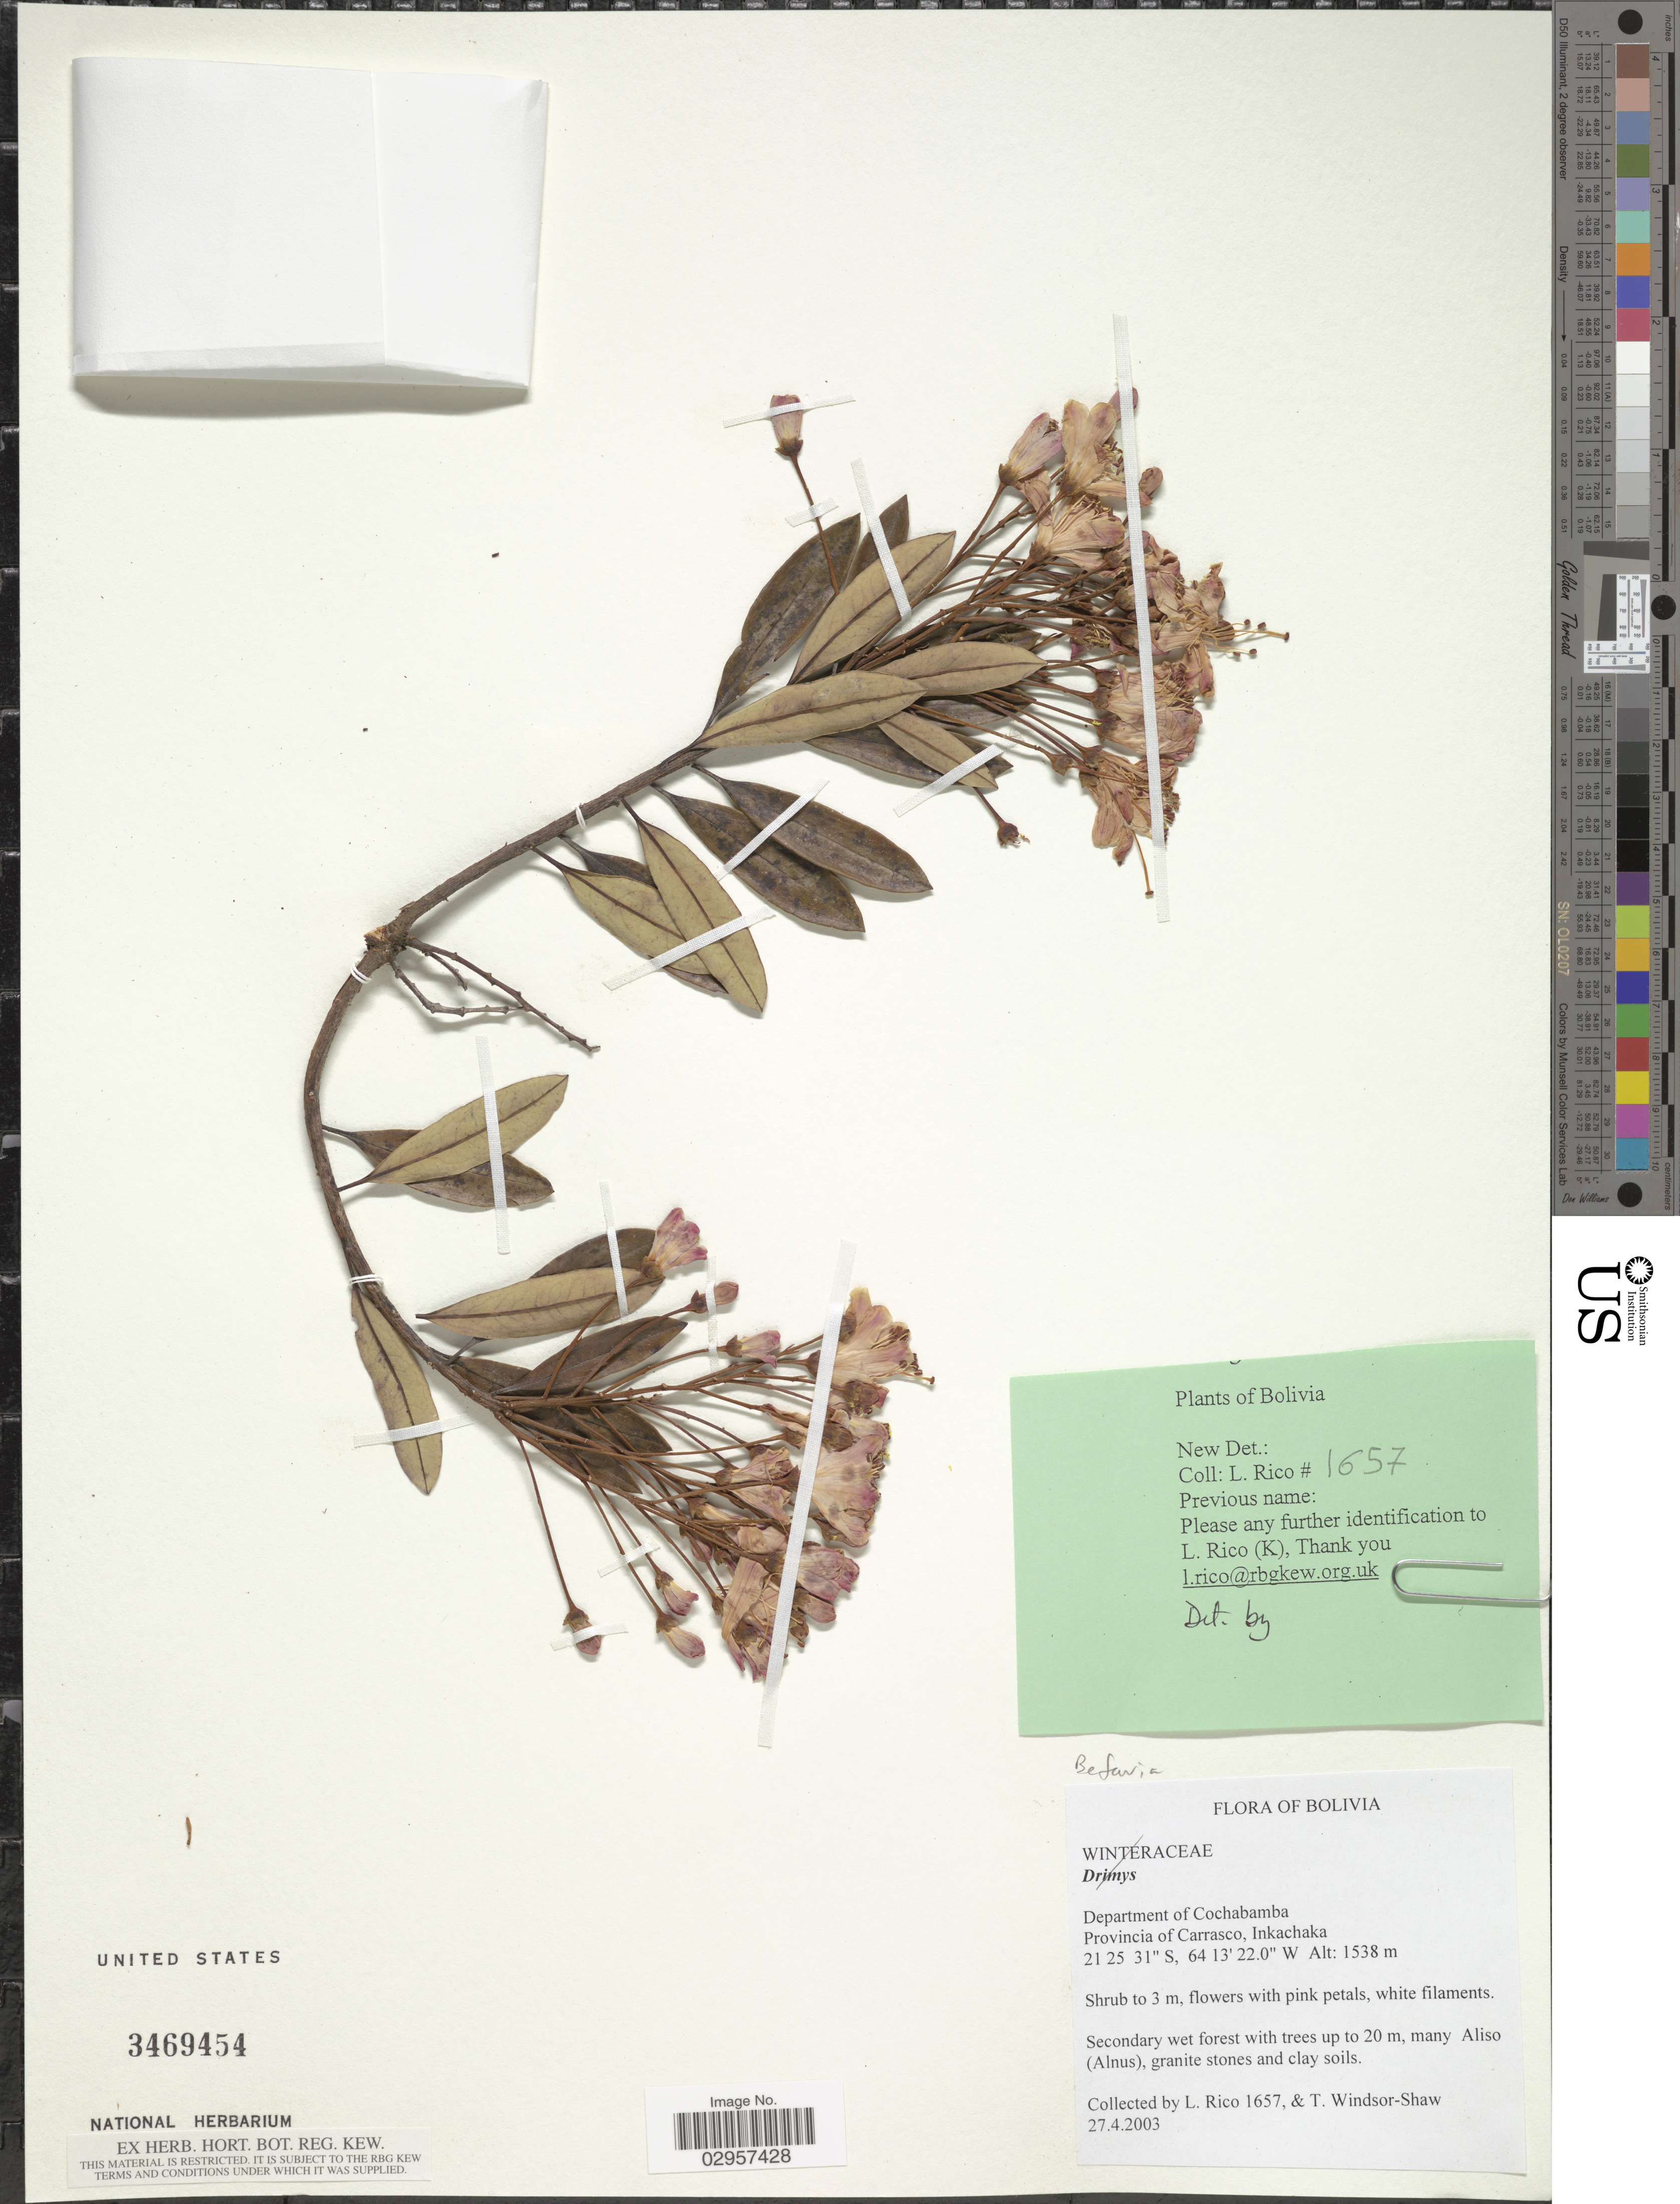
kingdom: Plantae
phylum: Tracheophyta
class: Magnoliopsida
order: Ericales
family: Ericaceae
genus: Befaria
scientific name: Befaria sp.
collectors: L. Rico & T. Windsor-Shaw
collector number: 1657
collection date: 2003-04-27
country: Bolivia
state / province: Cochabamba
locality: Department of Cochabamba, Provincia of Carrasco, Inkachaka.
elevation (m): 1538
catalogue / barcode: US 3469454